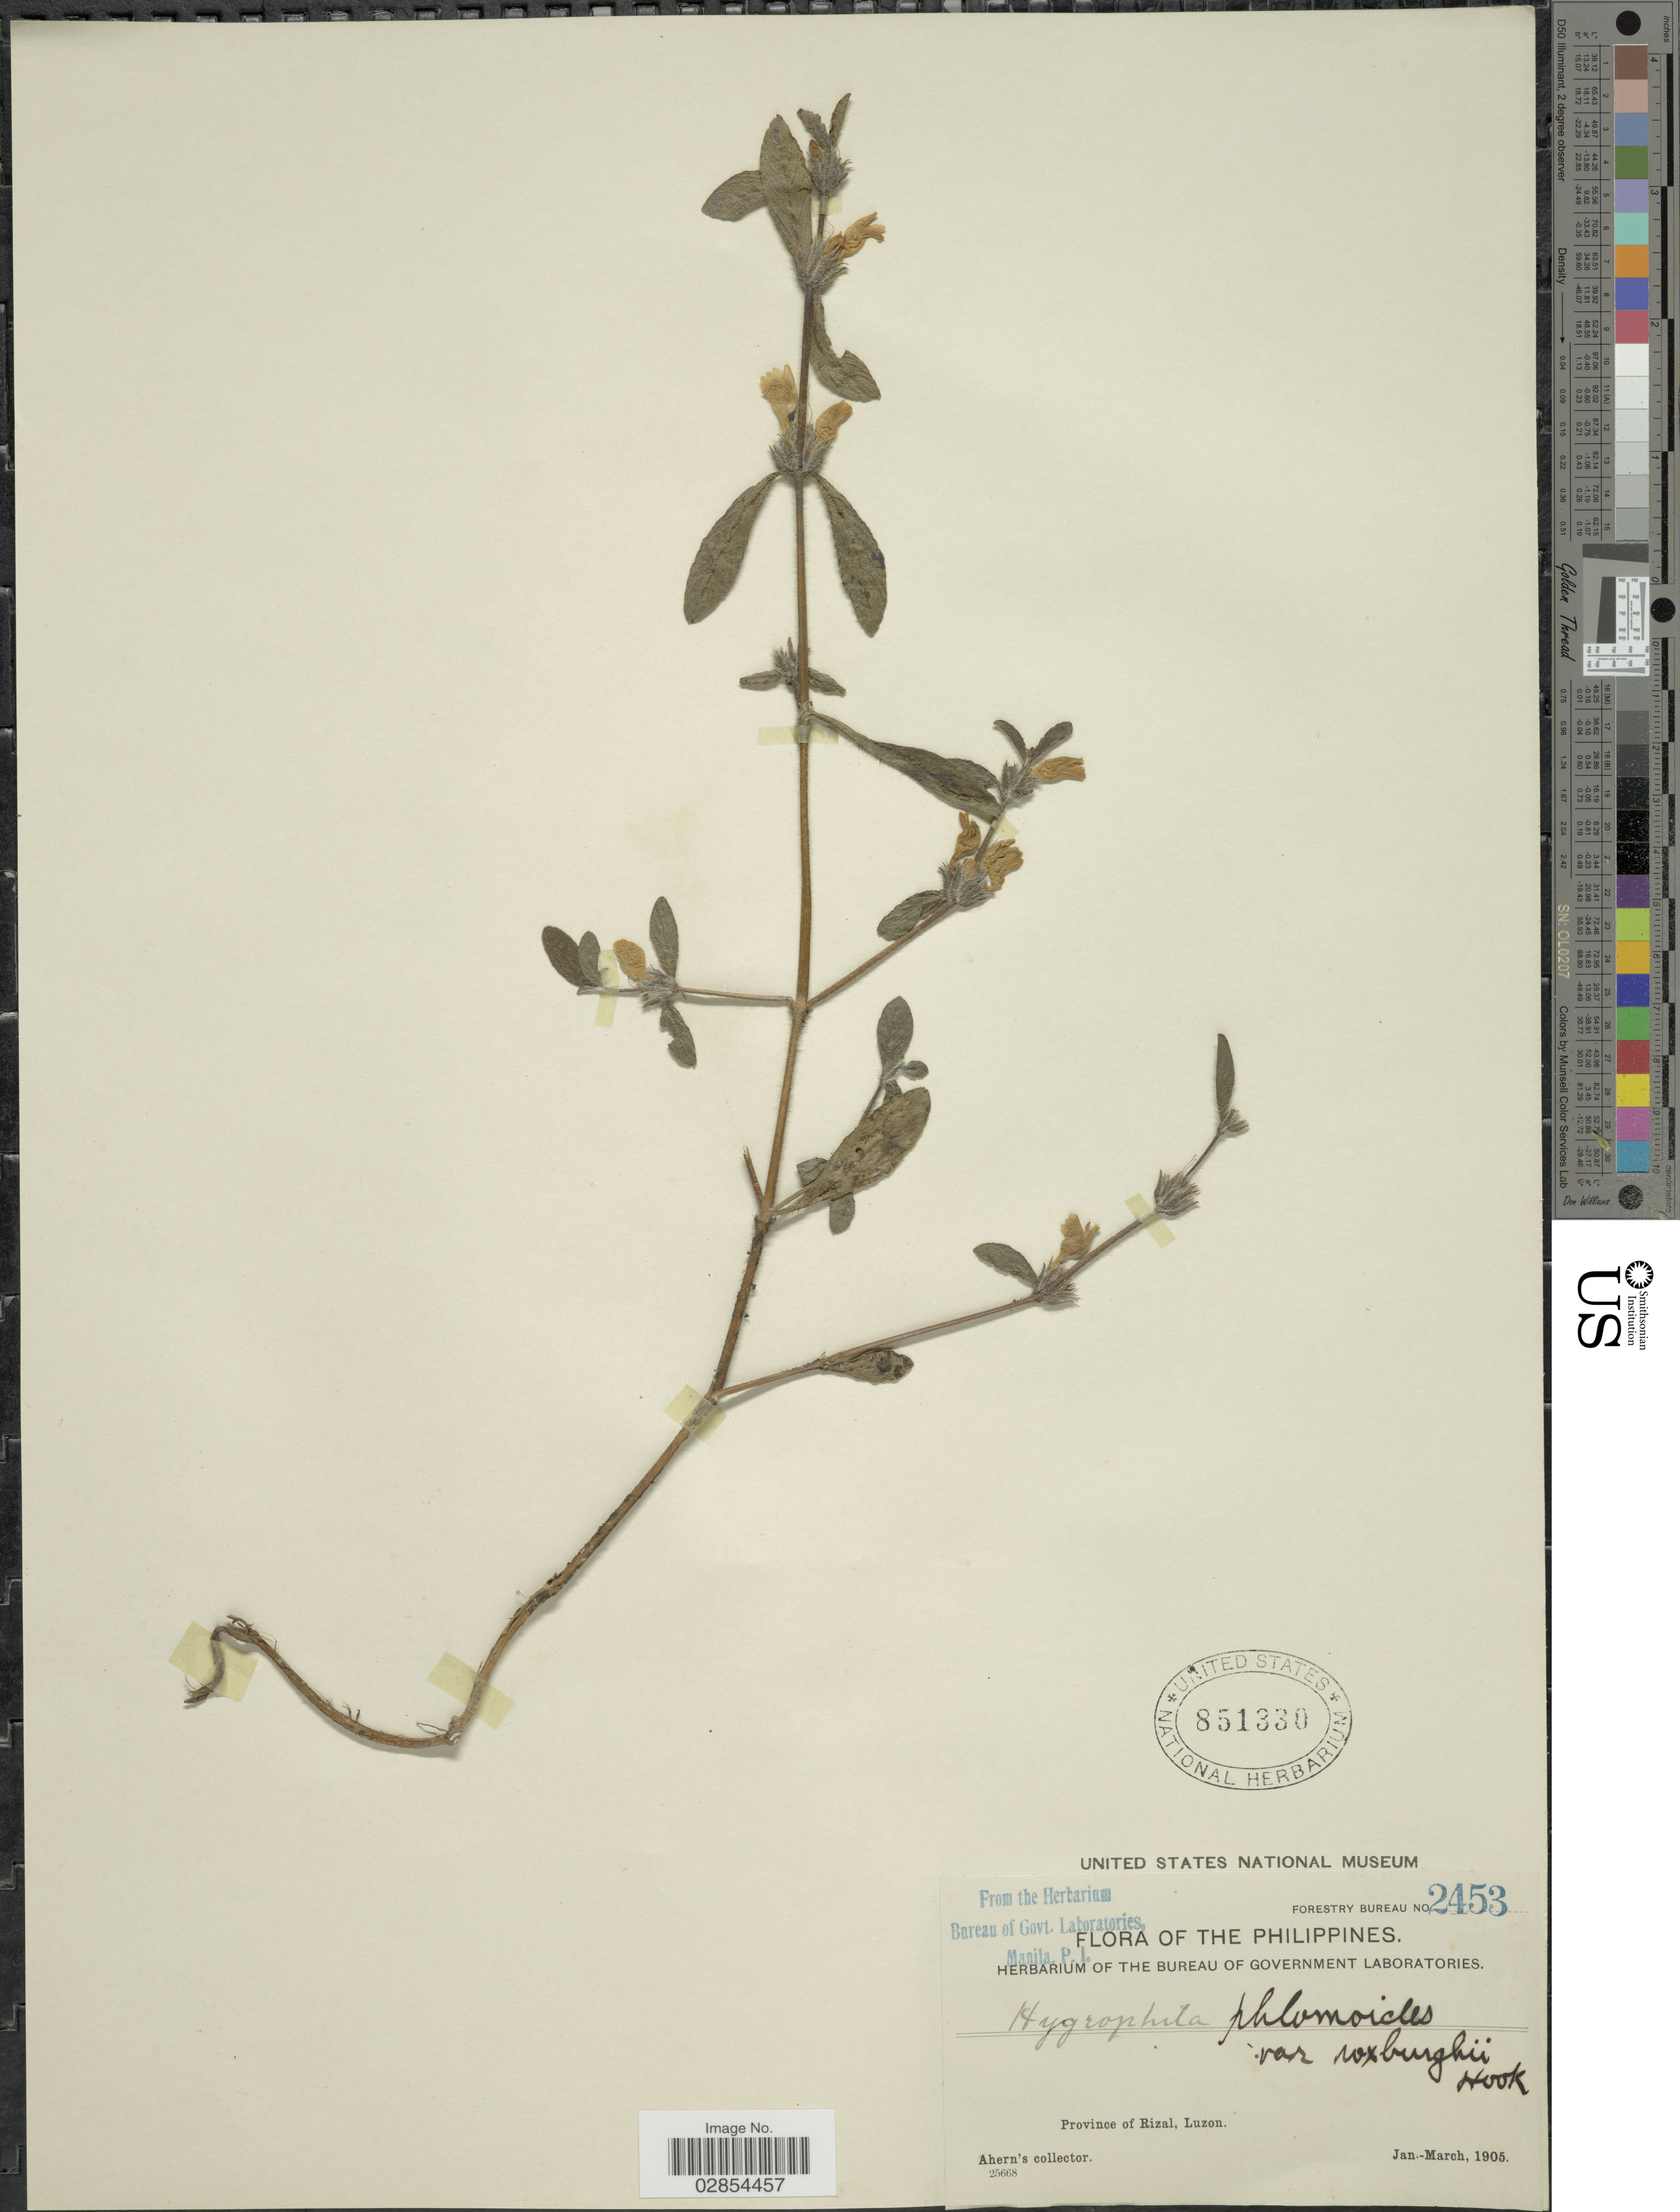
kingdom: Plantae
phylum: Tracheophyta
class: Magnoliopsida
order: Lamiales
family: Acanthaceae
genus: Hygrophila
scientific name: Hygrophila phlomoides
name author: Nees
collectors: Ahern's collector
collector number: Forestry Bureau 2453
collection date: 1905-01/1905-03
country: Philippines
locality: Province of Rizal, Luzon.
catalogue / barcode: US 851330